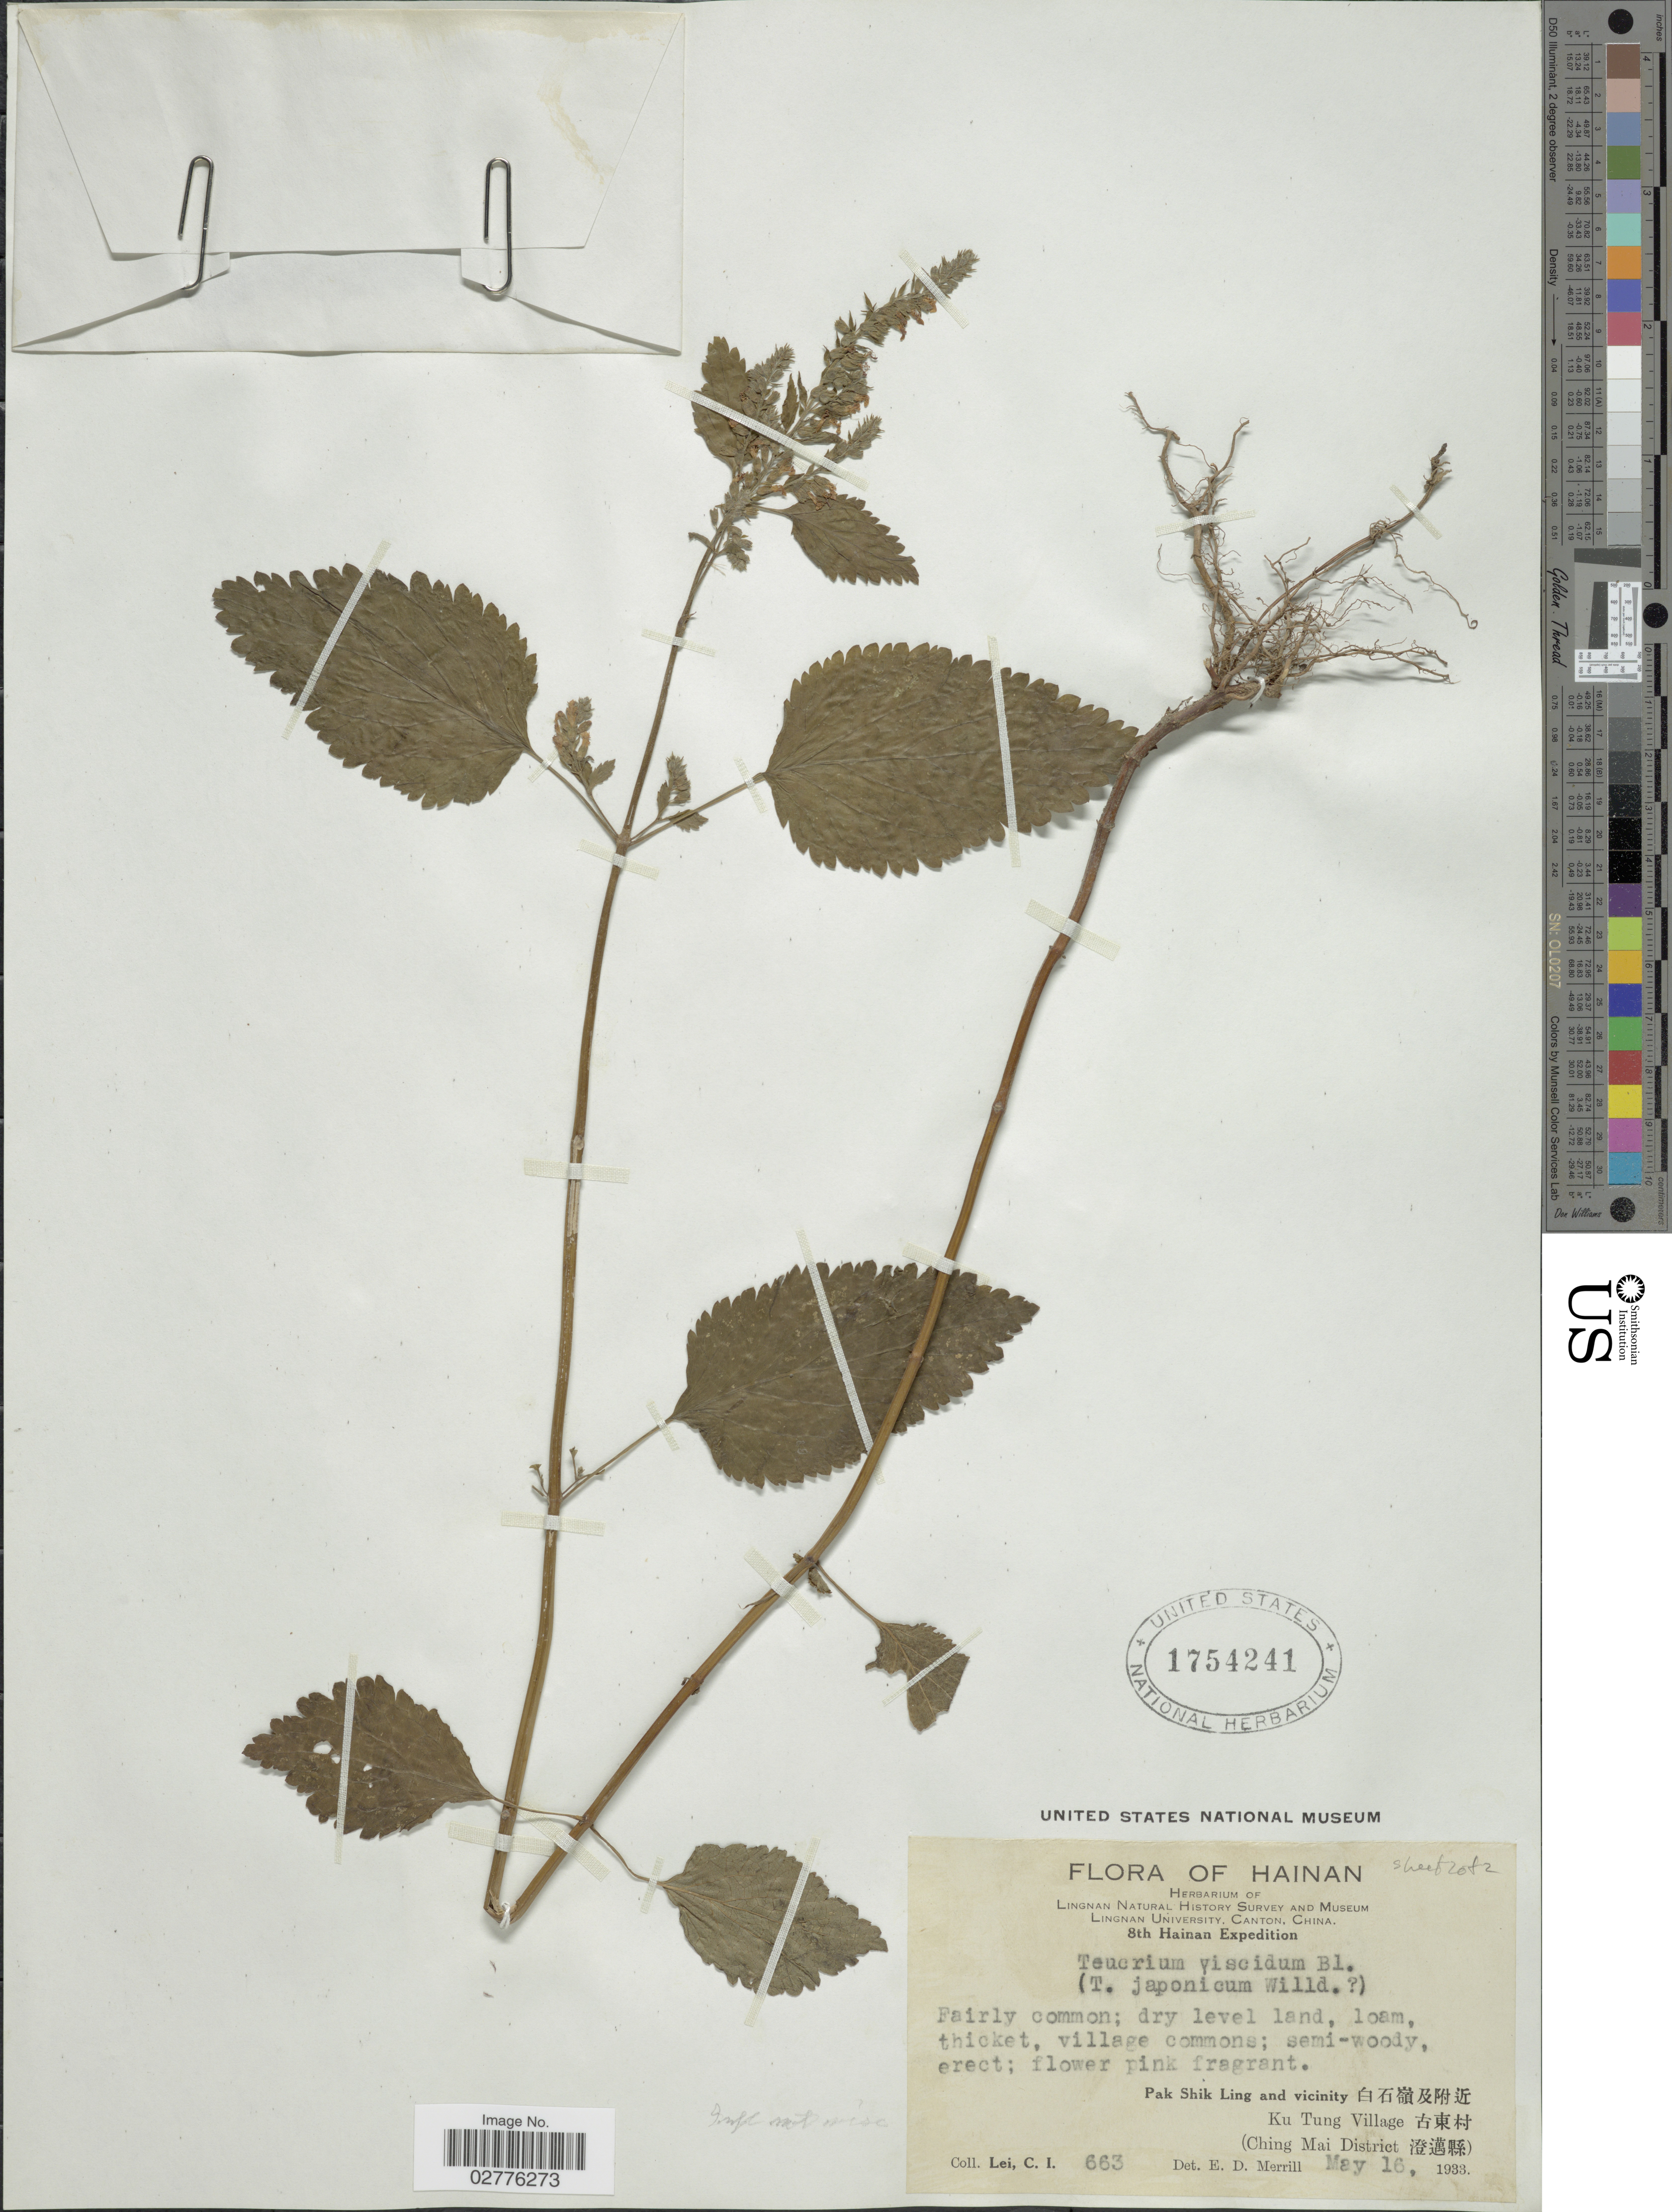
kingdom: Plantae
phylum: Tracheophyta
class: Magnoliopsida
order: Lamiales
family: Lamiaceae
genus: Teucrium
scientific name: Teucrium viscidum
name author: Blume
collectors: C. I. Lei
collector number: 663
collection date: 1933-05-16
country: China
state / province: Hainan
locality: Pak Shik Ling and vicinity, Ku Tung Village (Ching Mai District).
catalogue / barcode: US 1754241